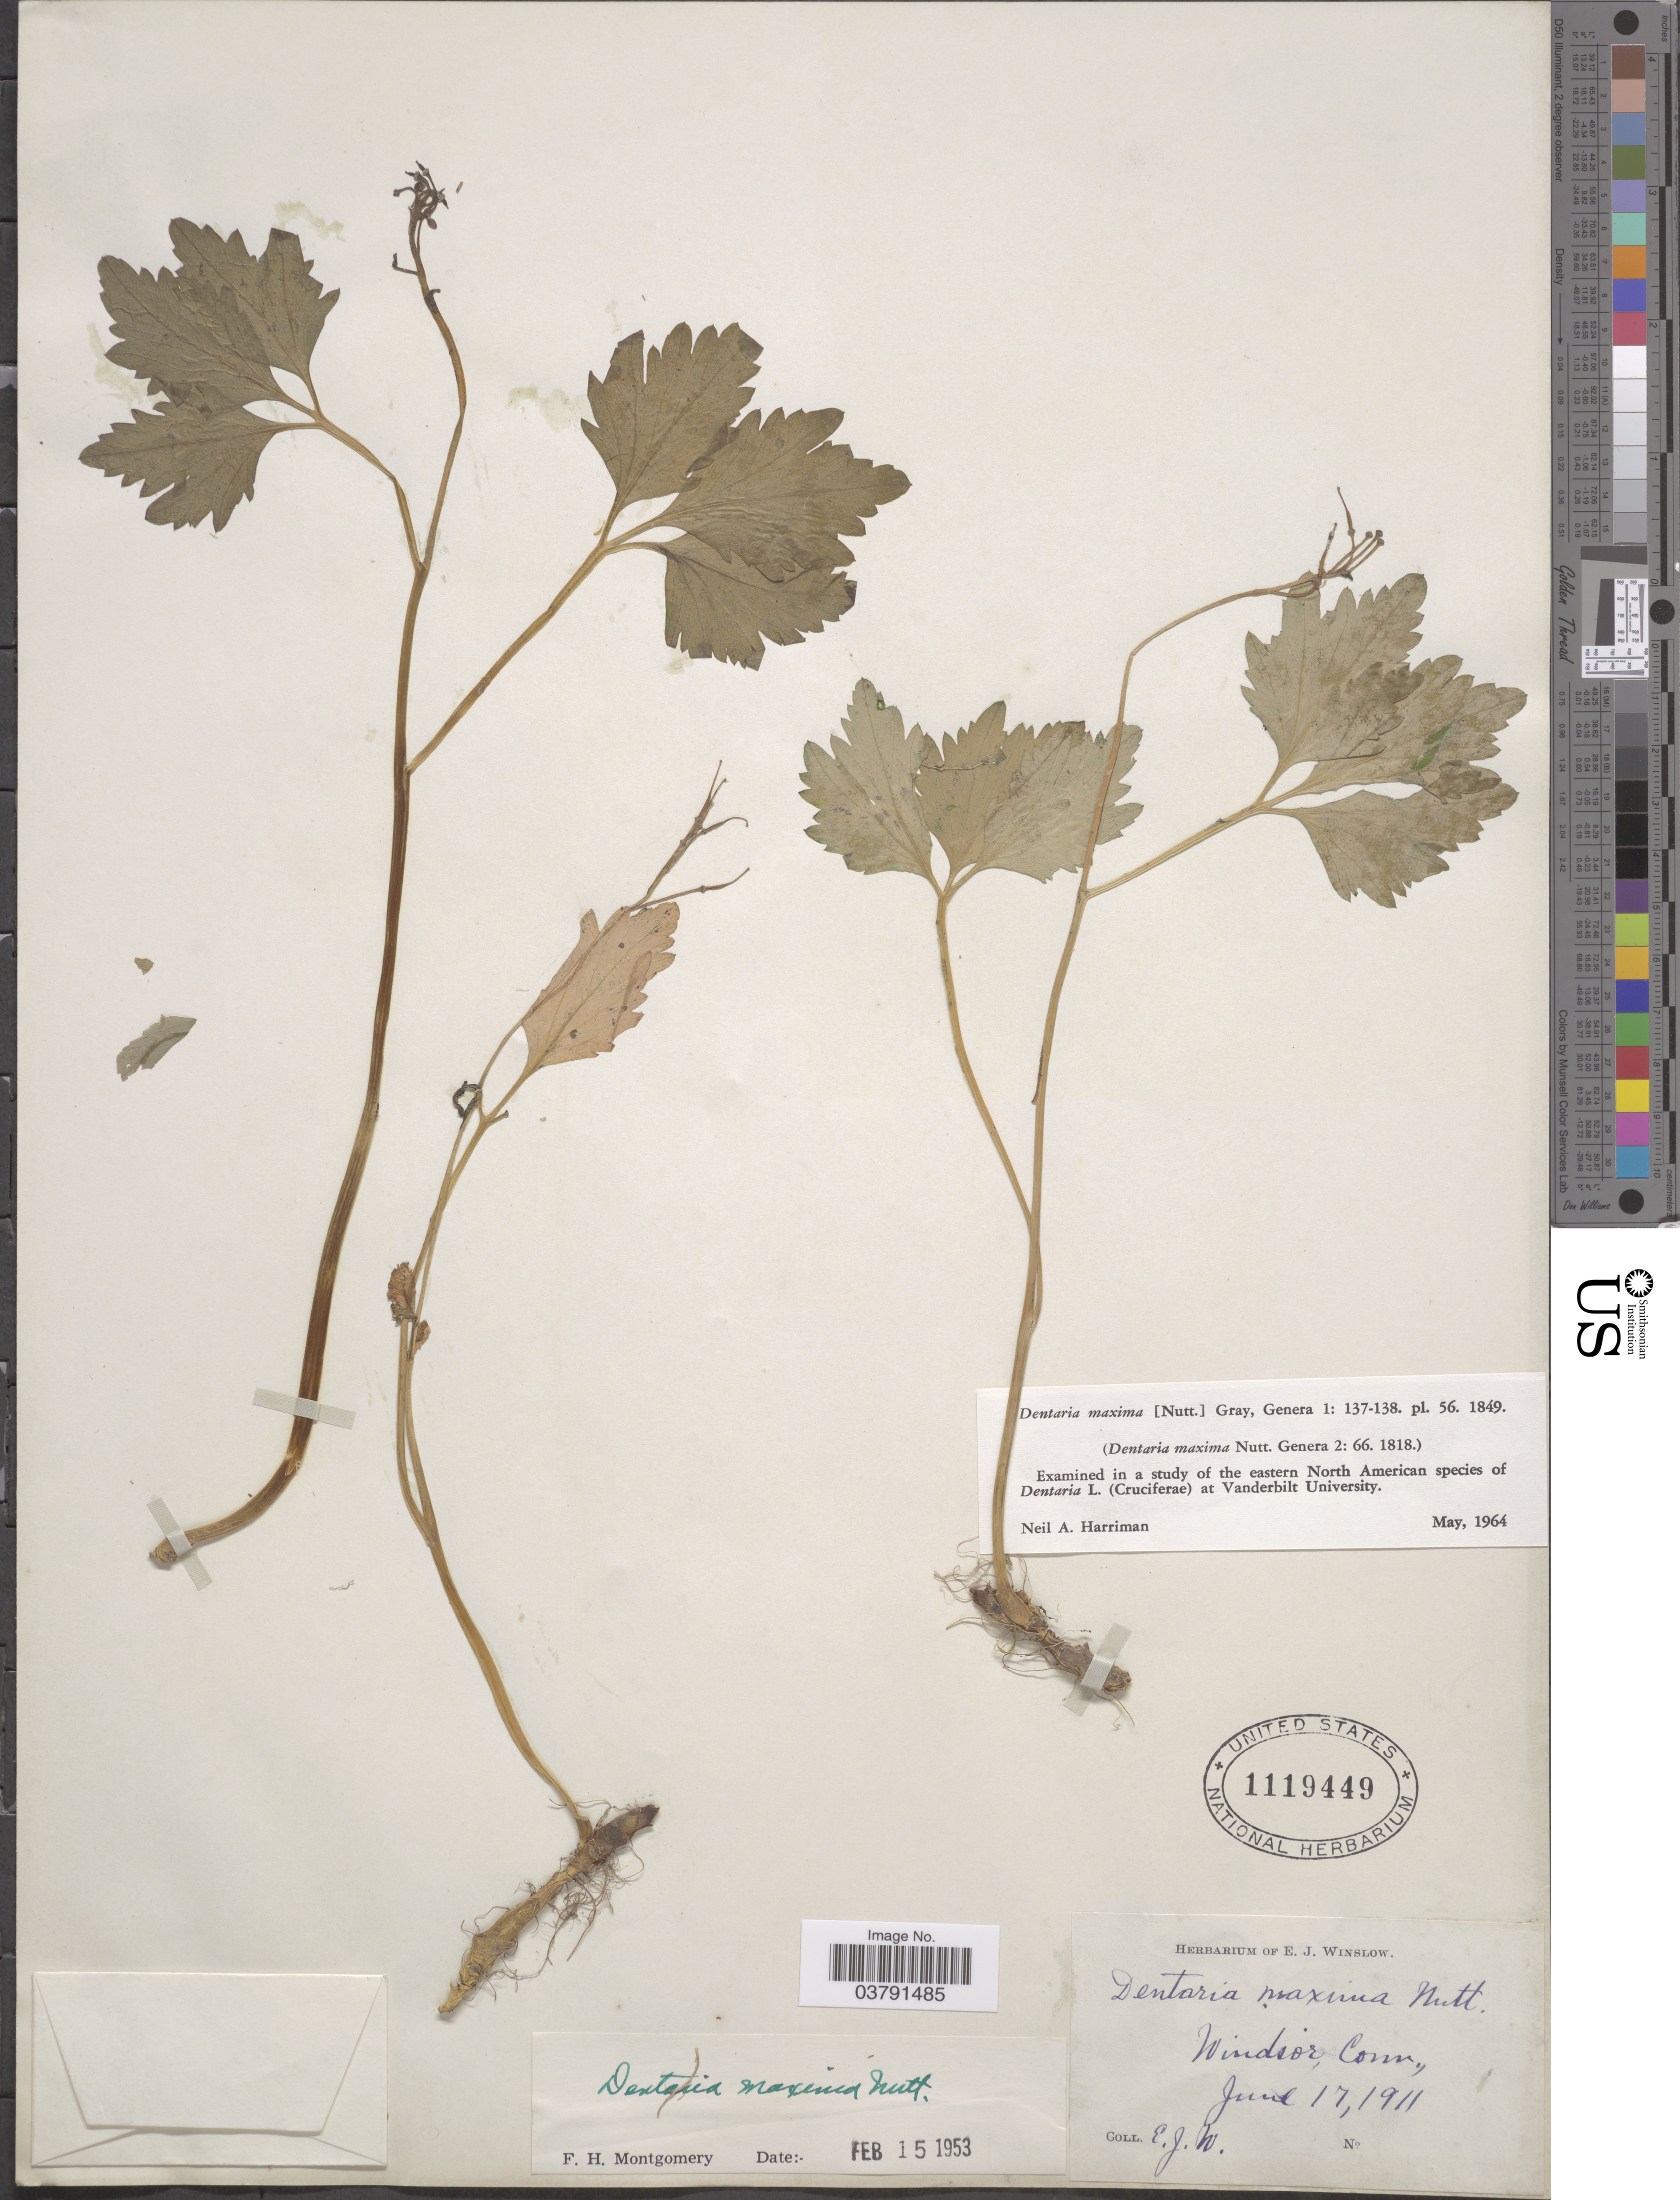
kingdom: Plantae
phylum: Tracheophyta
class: Magnoliopsida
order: Brassicales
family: Brassicaceae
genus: Dentaria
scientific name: Dentaria maxima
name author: Nutt.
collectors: E. Winslow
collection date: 1911-06-17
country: United States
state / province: Connecticut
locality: Windsor.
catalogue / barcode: US 1119449